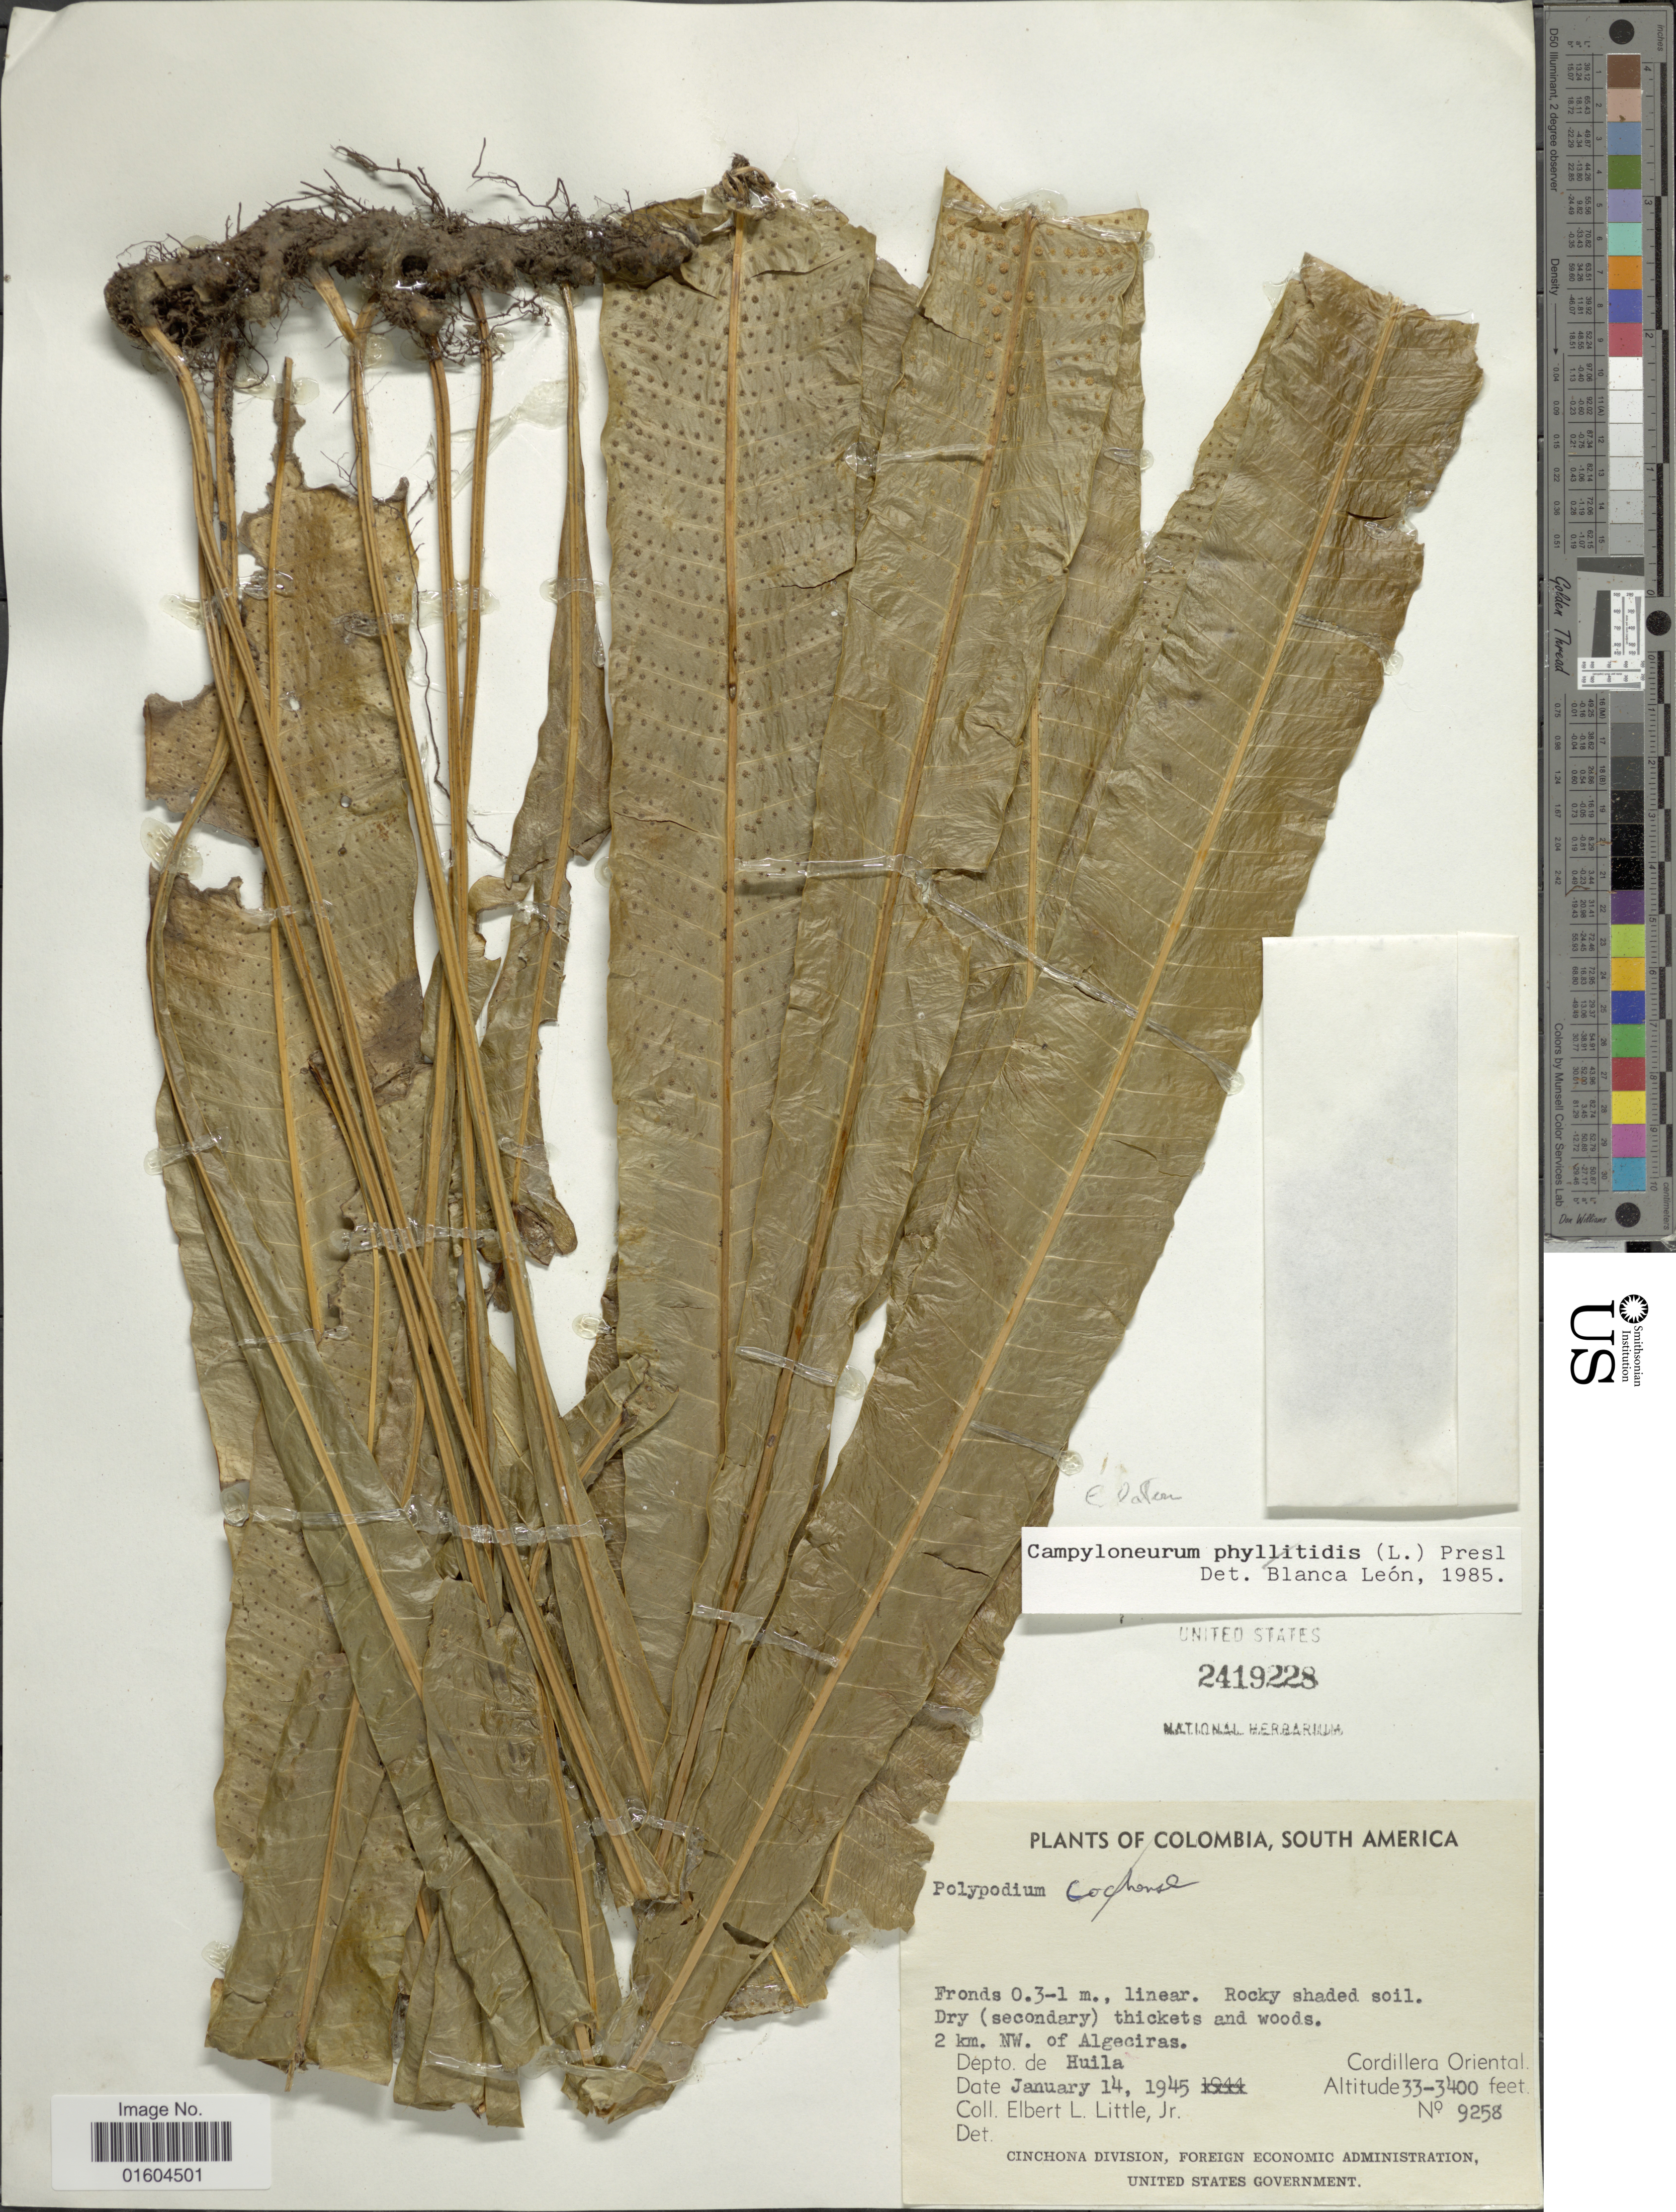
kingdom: Plantae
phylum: Tracheophyta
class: Polypodiopsida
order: Polypodiales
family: Polypodiaceae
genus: Campyloneurum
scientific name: Campyloneurum latum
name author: T. Moore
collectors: E. L. Little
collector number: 9258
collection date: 1945-01-14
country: Colombia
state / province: Huila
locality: Colombia, South America, 3 km. NW. of Algeciras. Depto. de Huila Cordillera Oriental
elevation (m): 10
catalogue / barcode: US 2419228